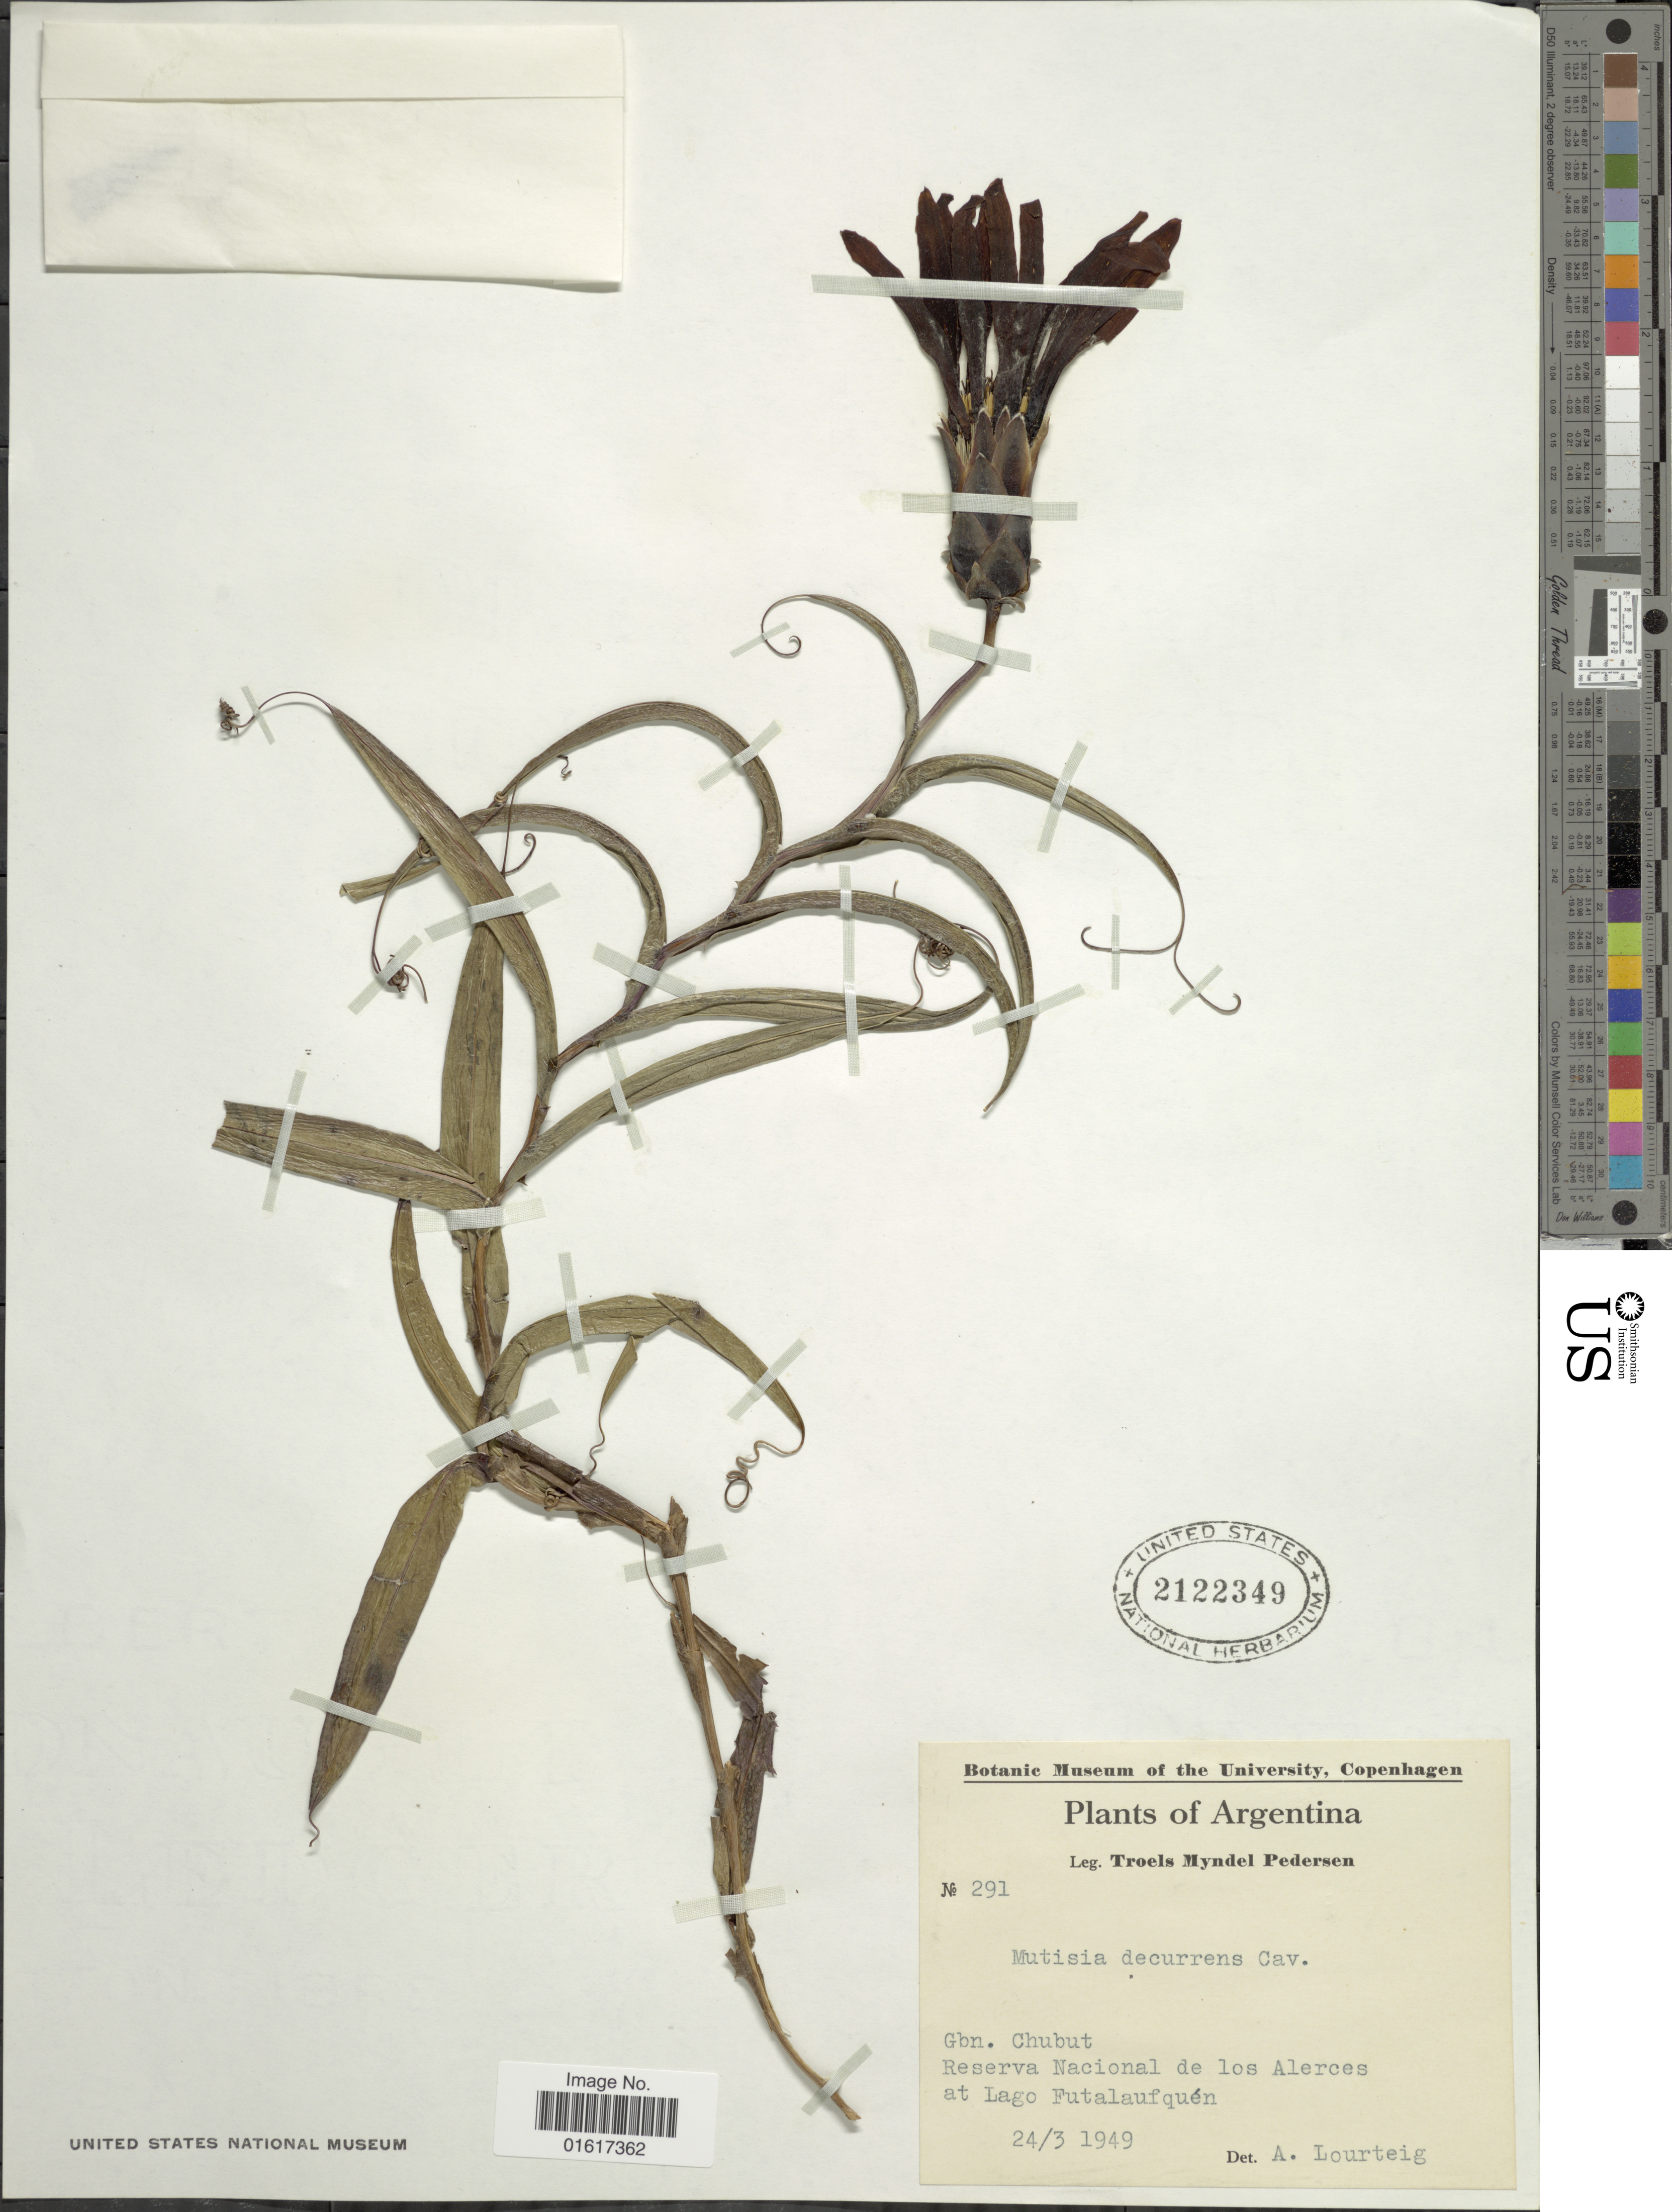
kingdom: Plantae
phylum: Tracheophyta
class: Magnoliopsida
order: Asterales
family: Asteraceae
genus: Mutisia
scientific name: Mutisia decurrens var. decurrens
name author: Cav.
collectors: T. Pederson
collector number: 291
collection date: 1949-03-24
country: Argentina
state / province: Chubut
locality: Reserva Nacional de los Alerces at Lago Futalaufquén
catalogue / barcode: US 2122349